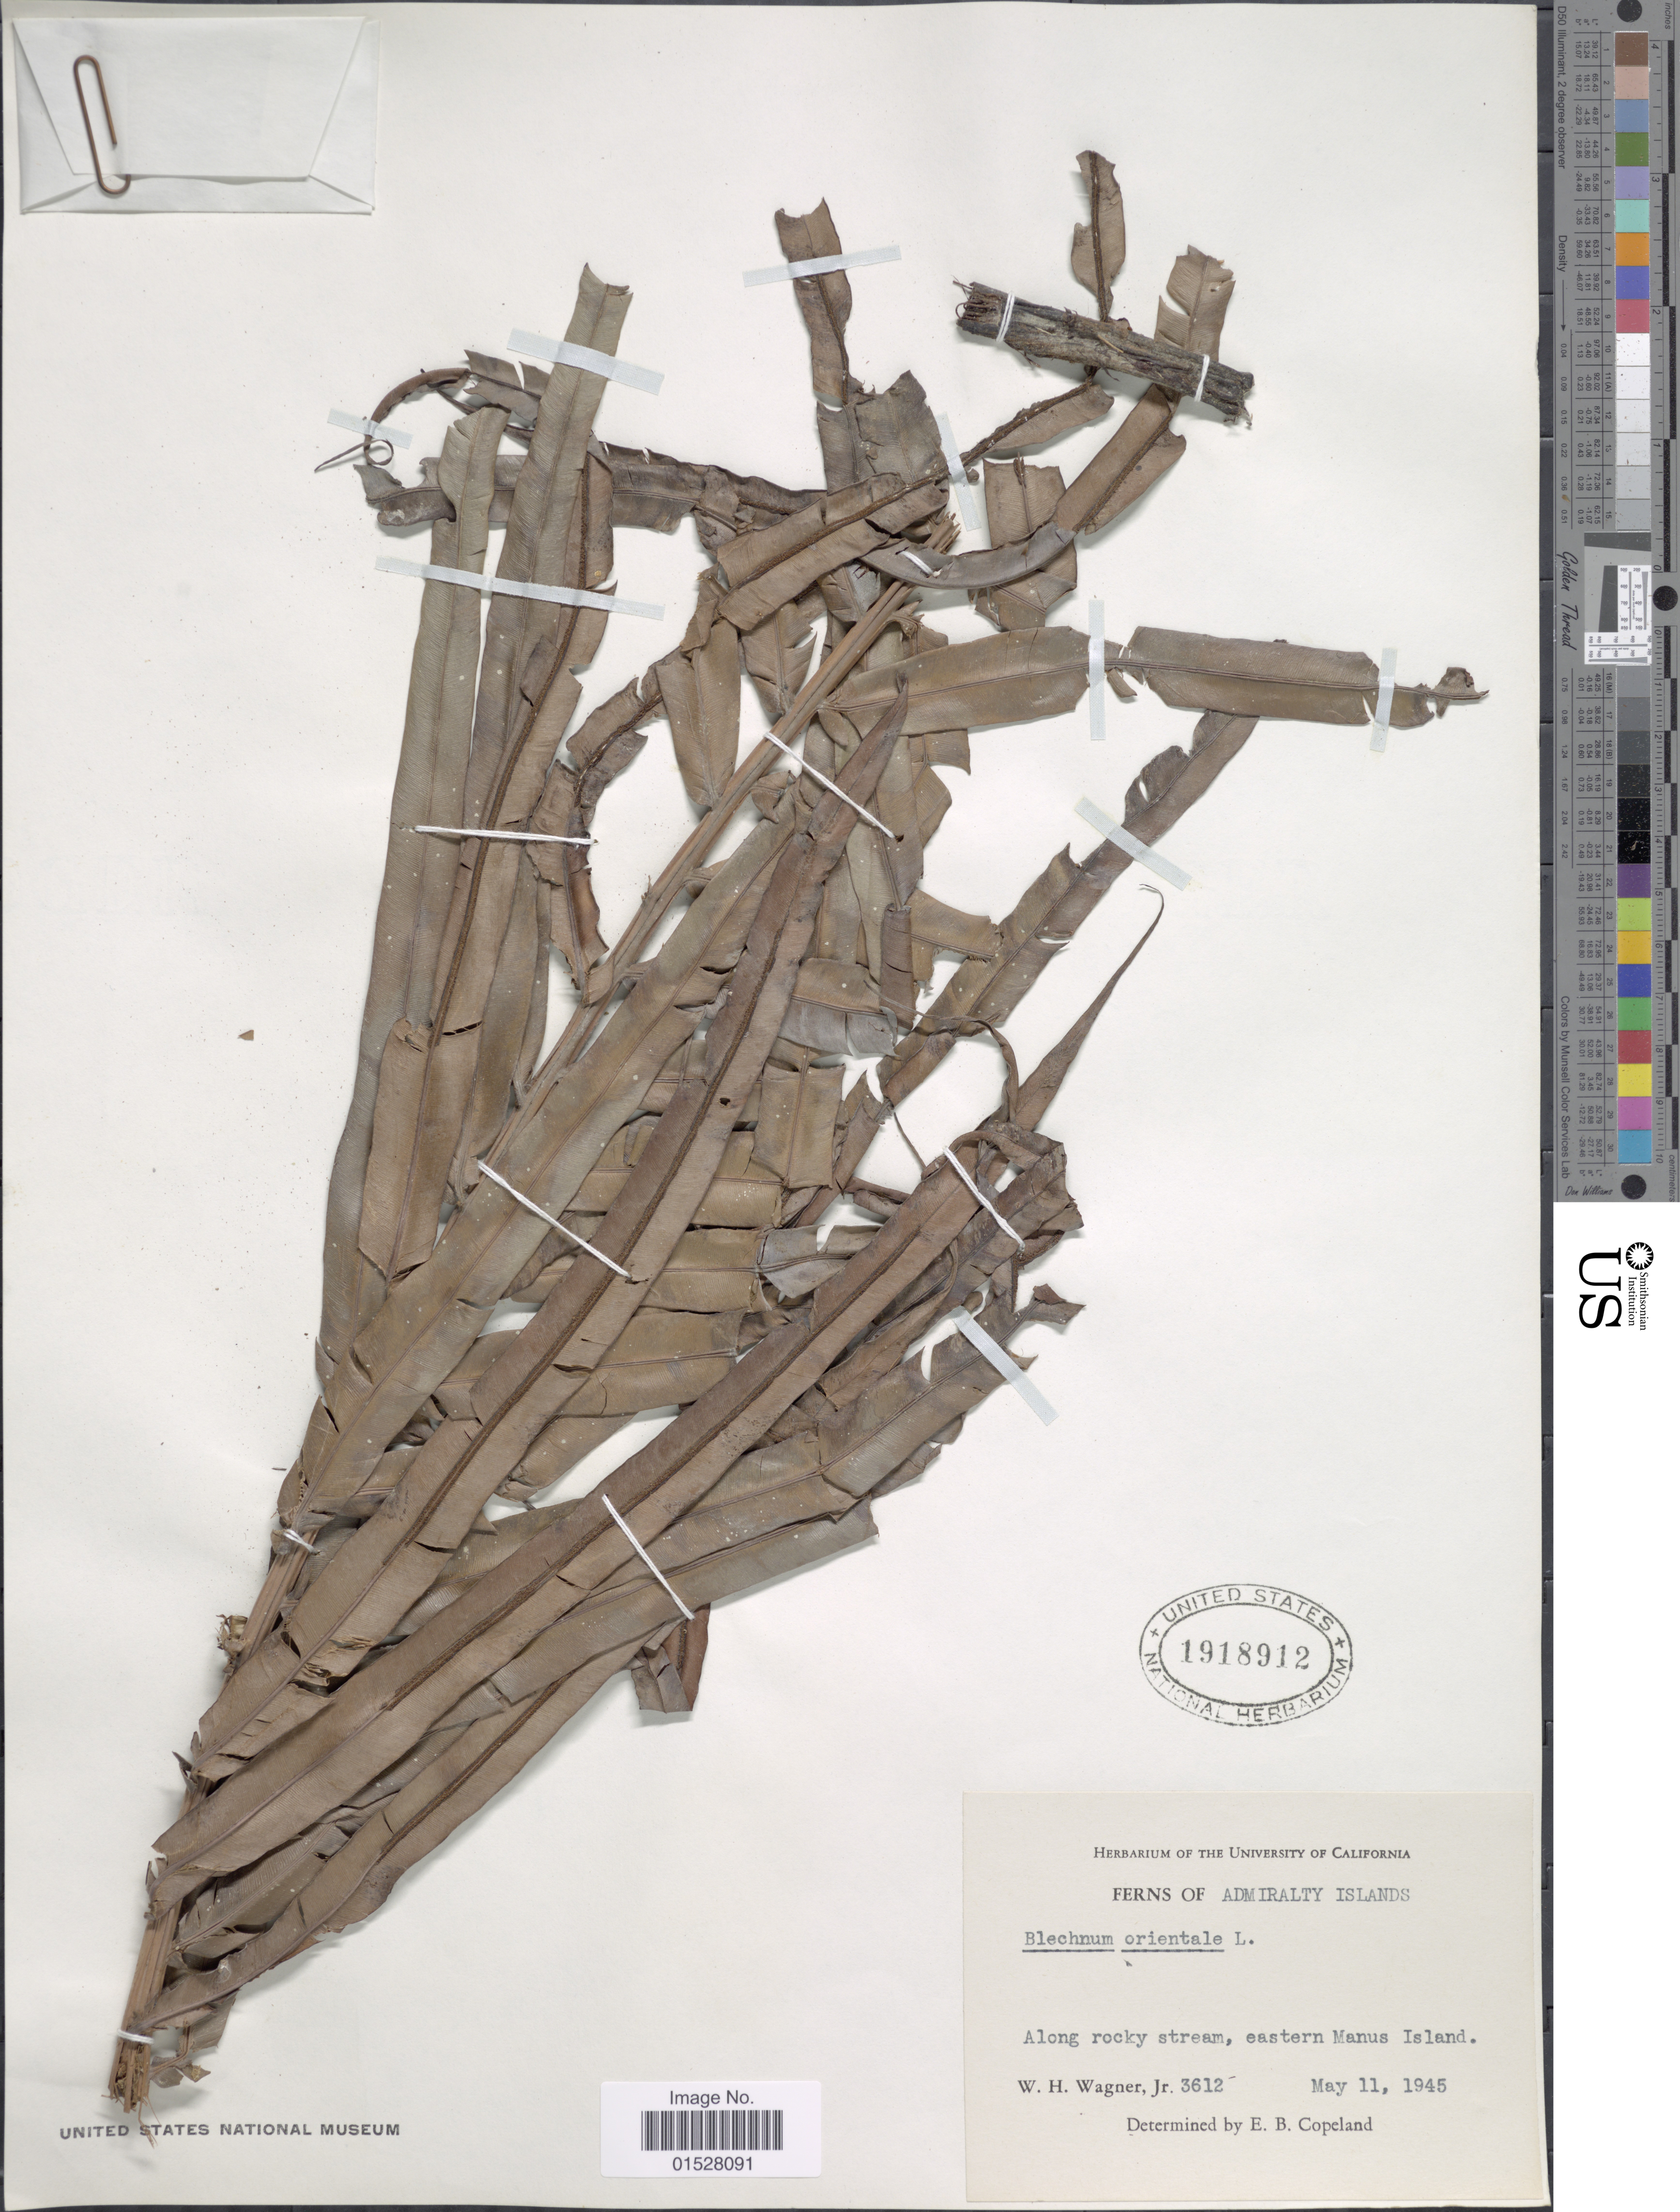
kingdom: Plantae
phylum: Tracheophyta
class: Polypodiopsida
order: Polypodiales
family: Blechnaceae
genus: Blechnum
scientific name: Blechnum orientale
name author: L.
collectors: W. H. Wagner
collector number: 3612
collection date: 1945-05-11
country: Papua New Guinea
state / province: Manus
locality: Manus Island, Admiralty Islands, along rocky stream, eastern Manus Island.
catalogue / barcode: US 1918912